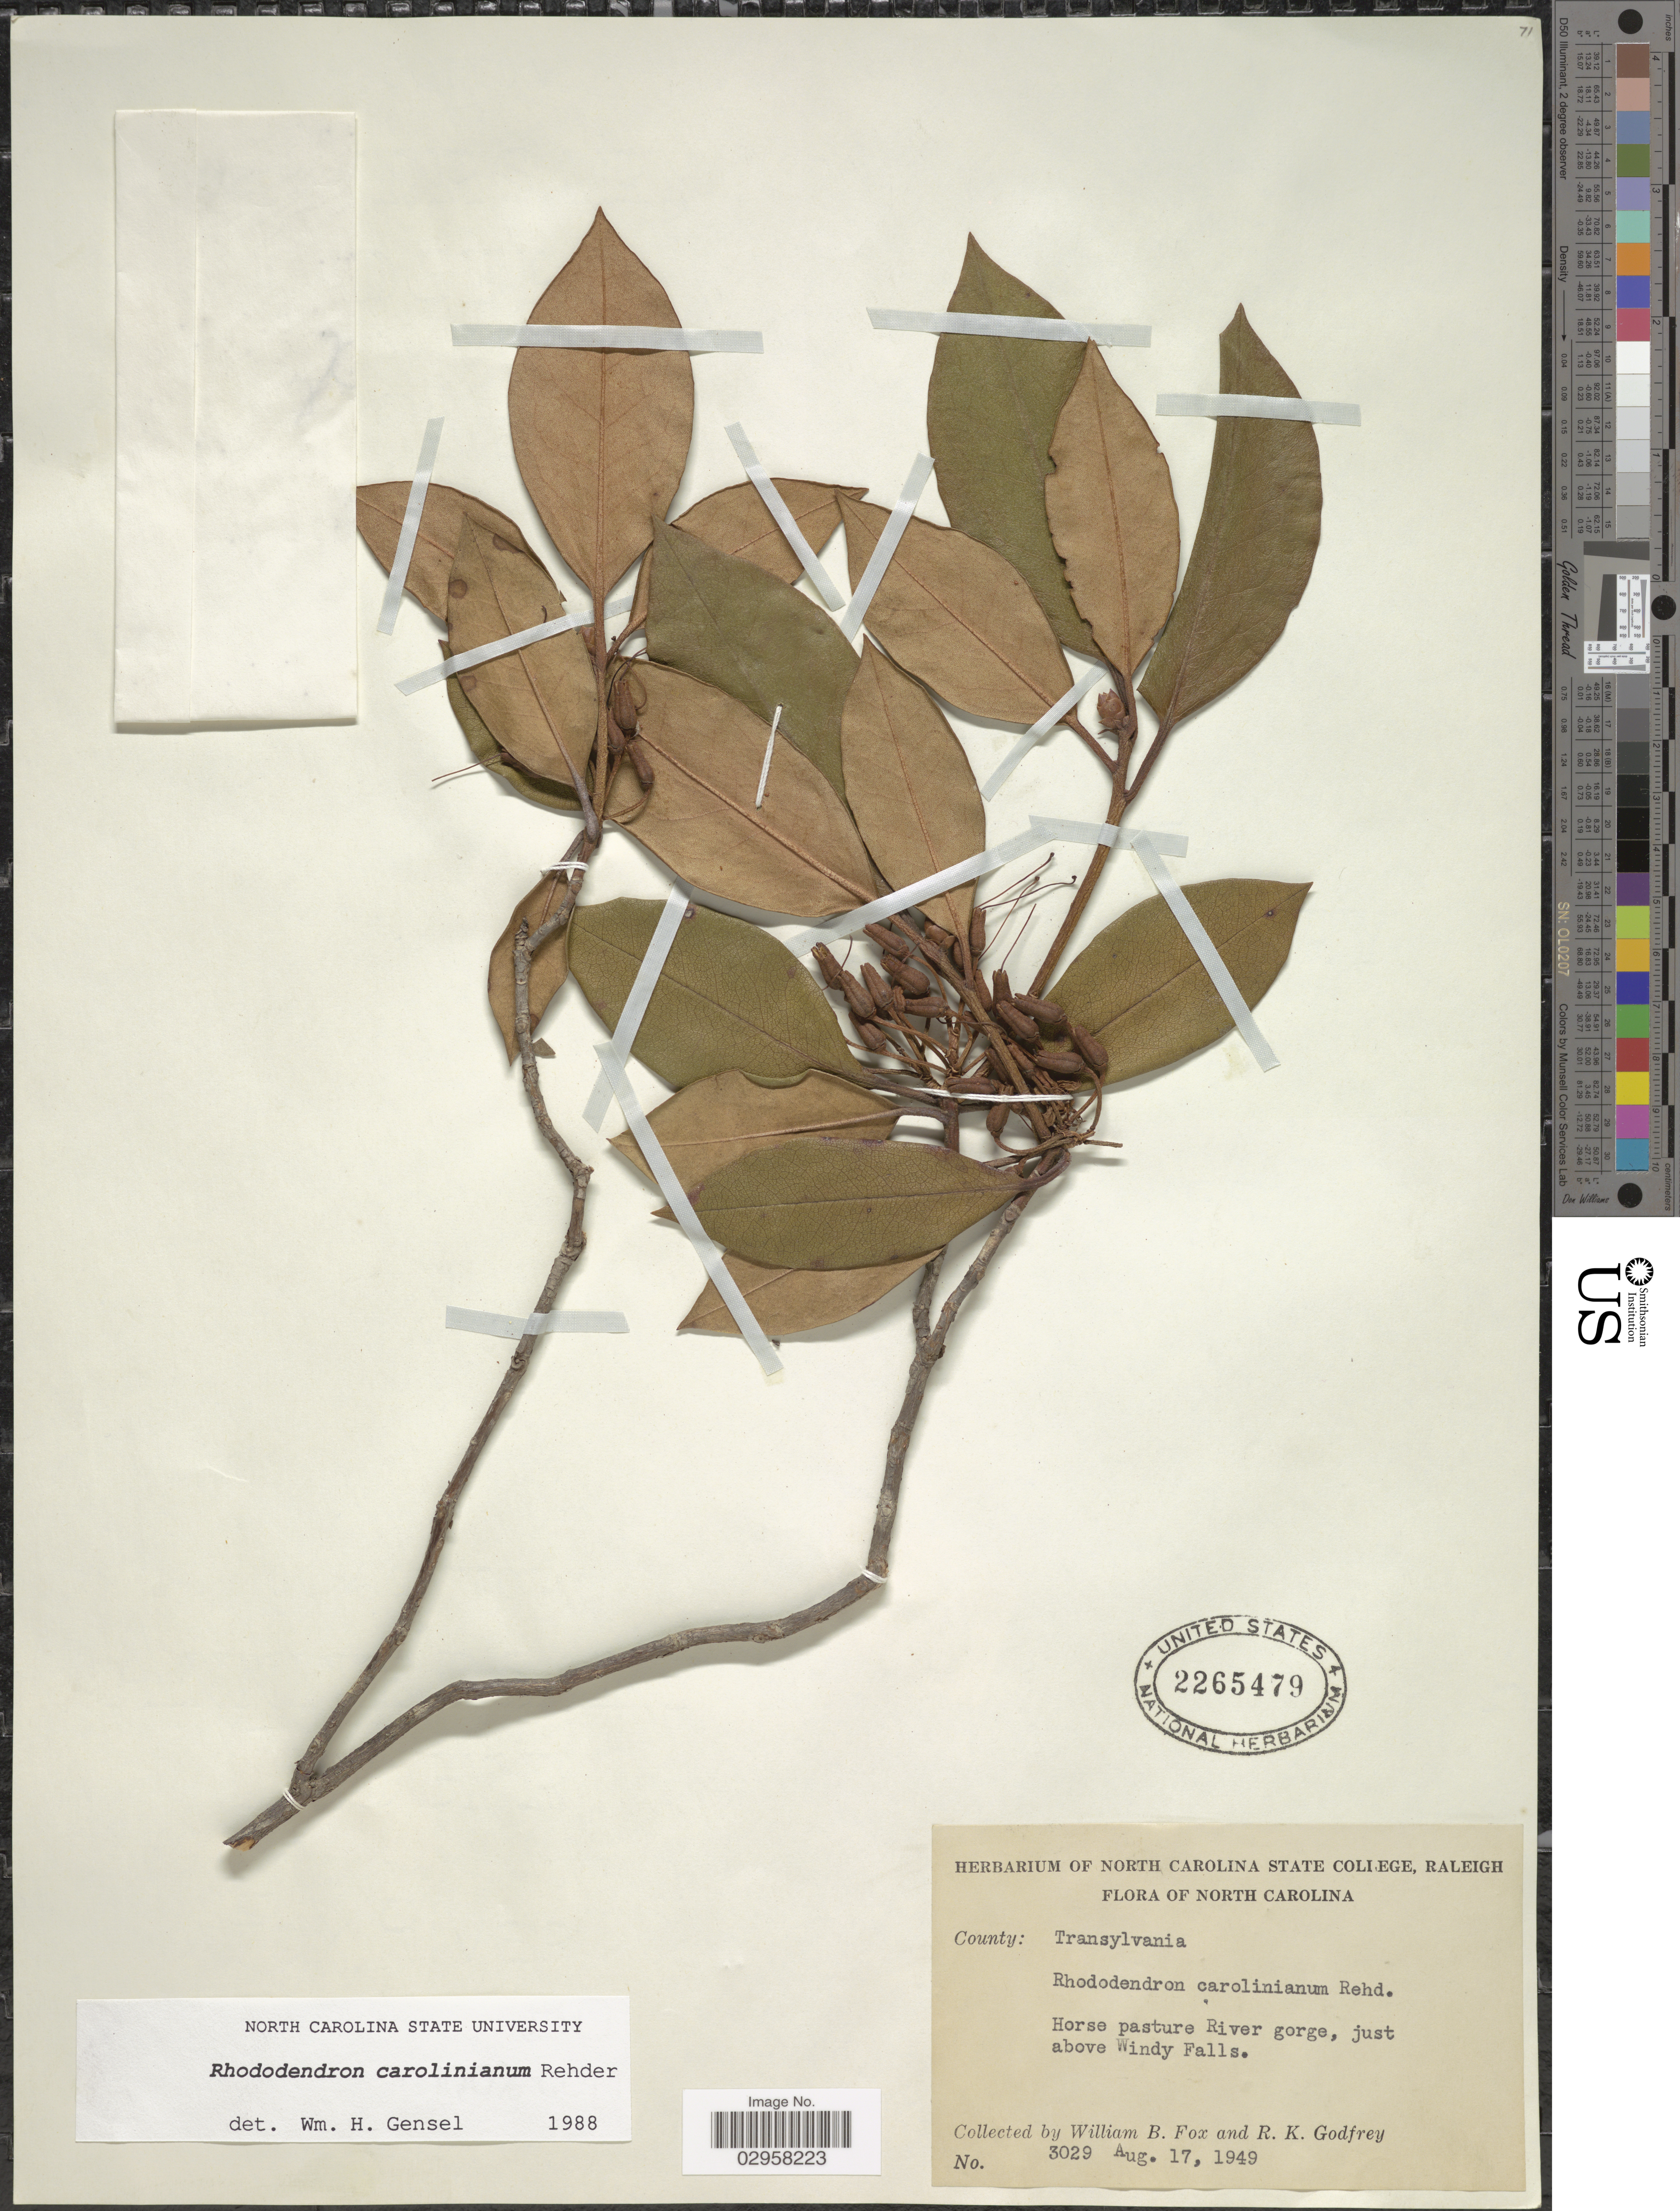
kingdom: Plantae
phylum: Tracheophyta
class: Magnoliopsida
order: Ericales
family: Ericaceae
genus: Rhododendron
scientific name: Rhododendron carolinianum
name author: Rehder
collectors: W. B. Fox & R. K. Godfrey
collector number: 3029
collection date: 1949-08-17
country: United States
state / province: North Carolina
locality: County: Transylvania. Horse pasture River gorge, just above Windy Falls.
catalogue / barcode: US 2265479